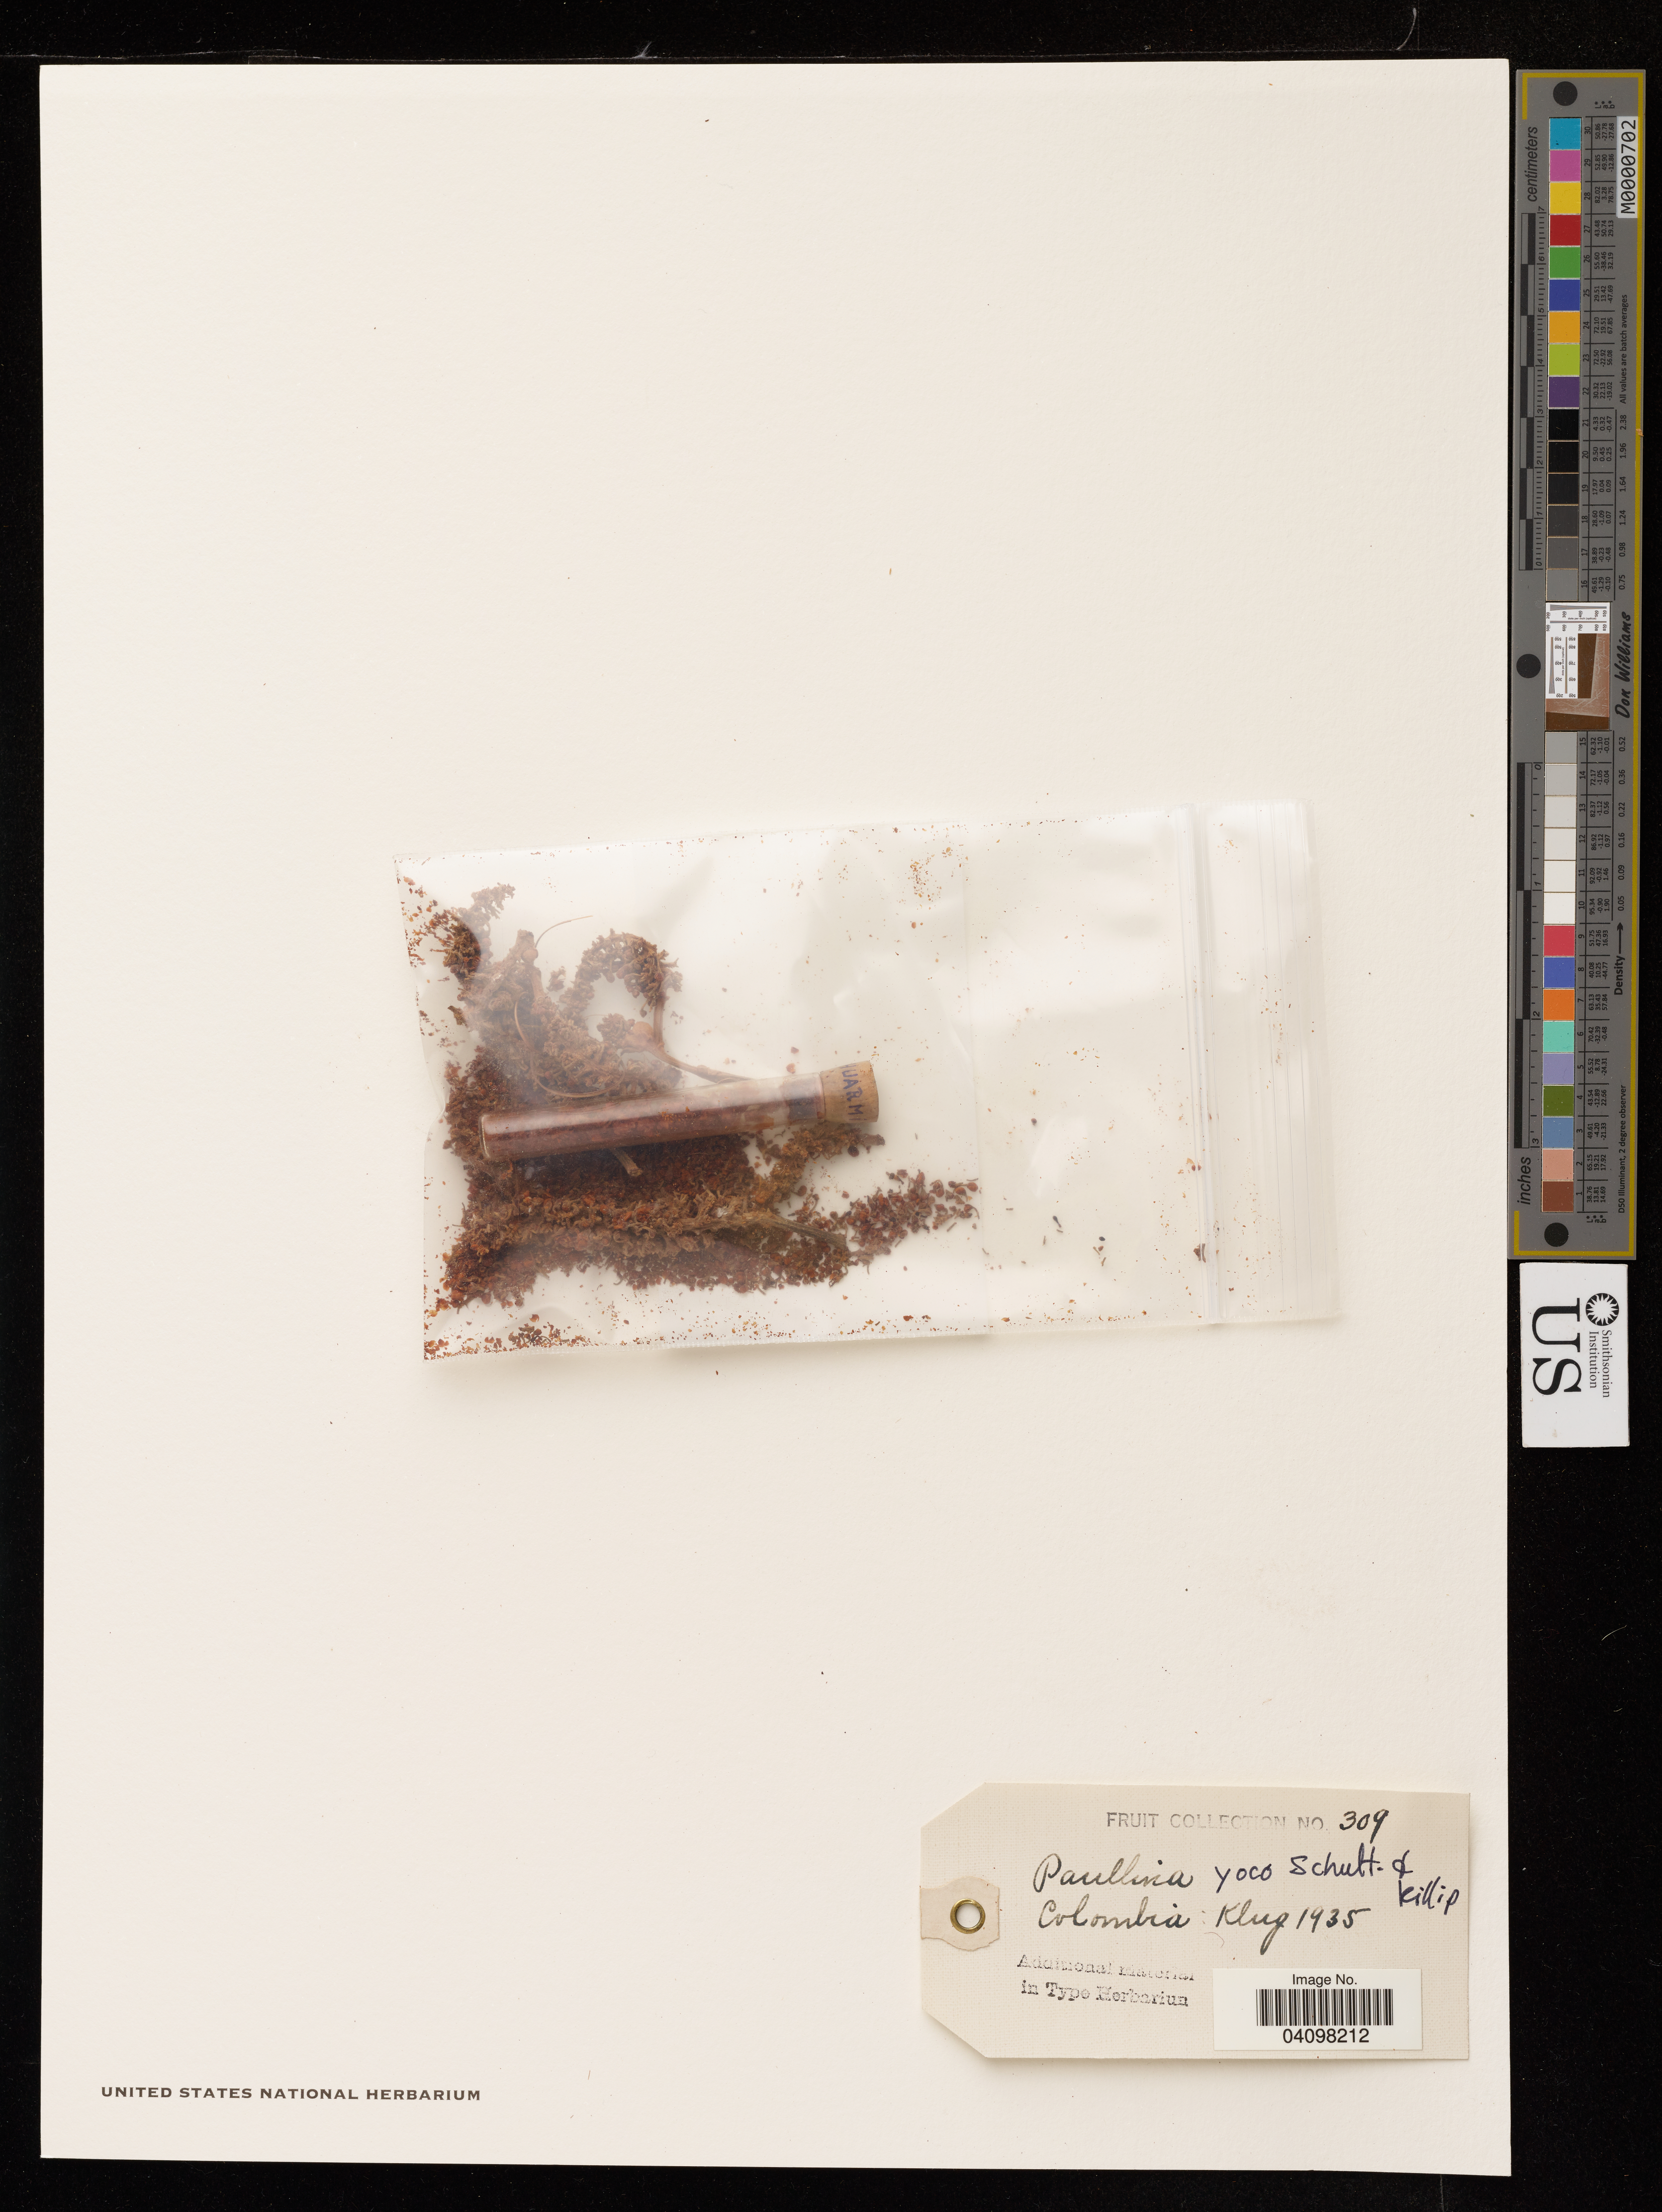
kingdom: Plantae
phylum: Tracheophyta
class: Magnoliopsida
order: Sapindales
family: Sapindaceae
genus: Paullinia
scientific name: Paullinia yoco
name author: R.E. Schult. & Killip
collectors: G. Klug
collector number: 1935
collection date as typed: Jan 1931 to -- Feb 1931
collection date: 1931-01/1931-02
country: Colombia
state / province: Putumayo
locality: Umbría.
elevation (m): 325